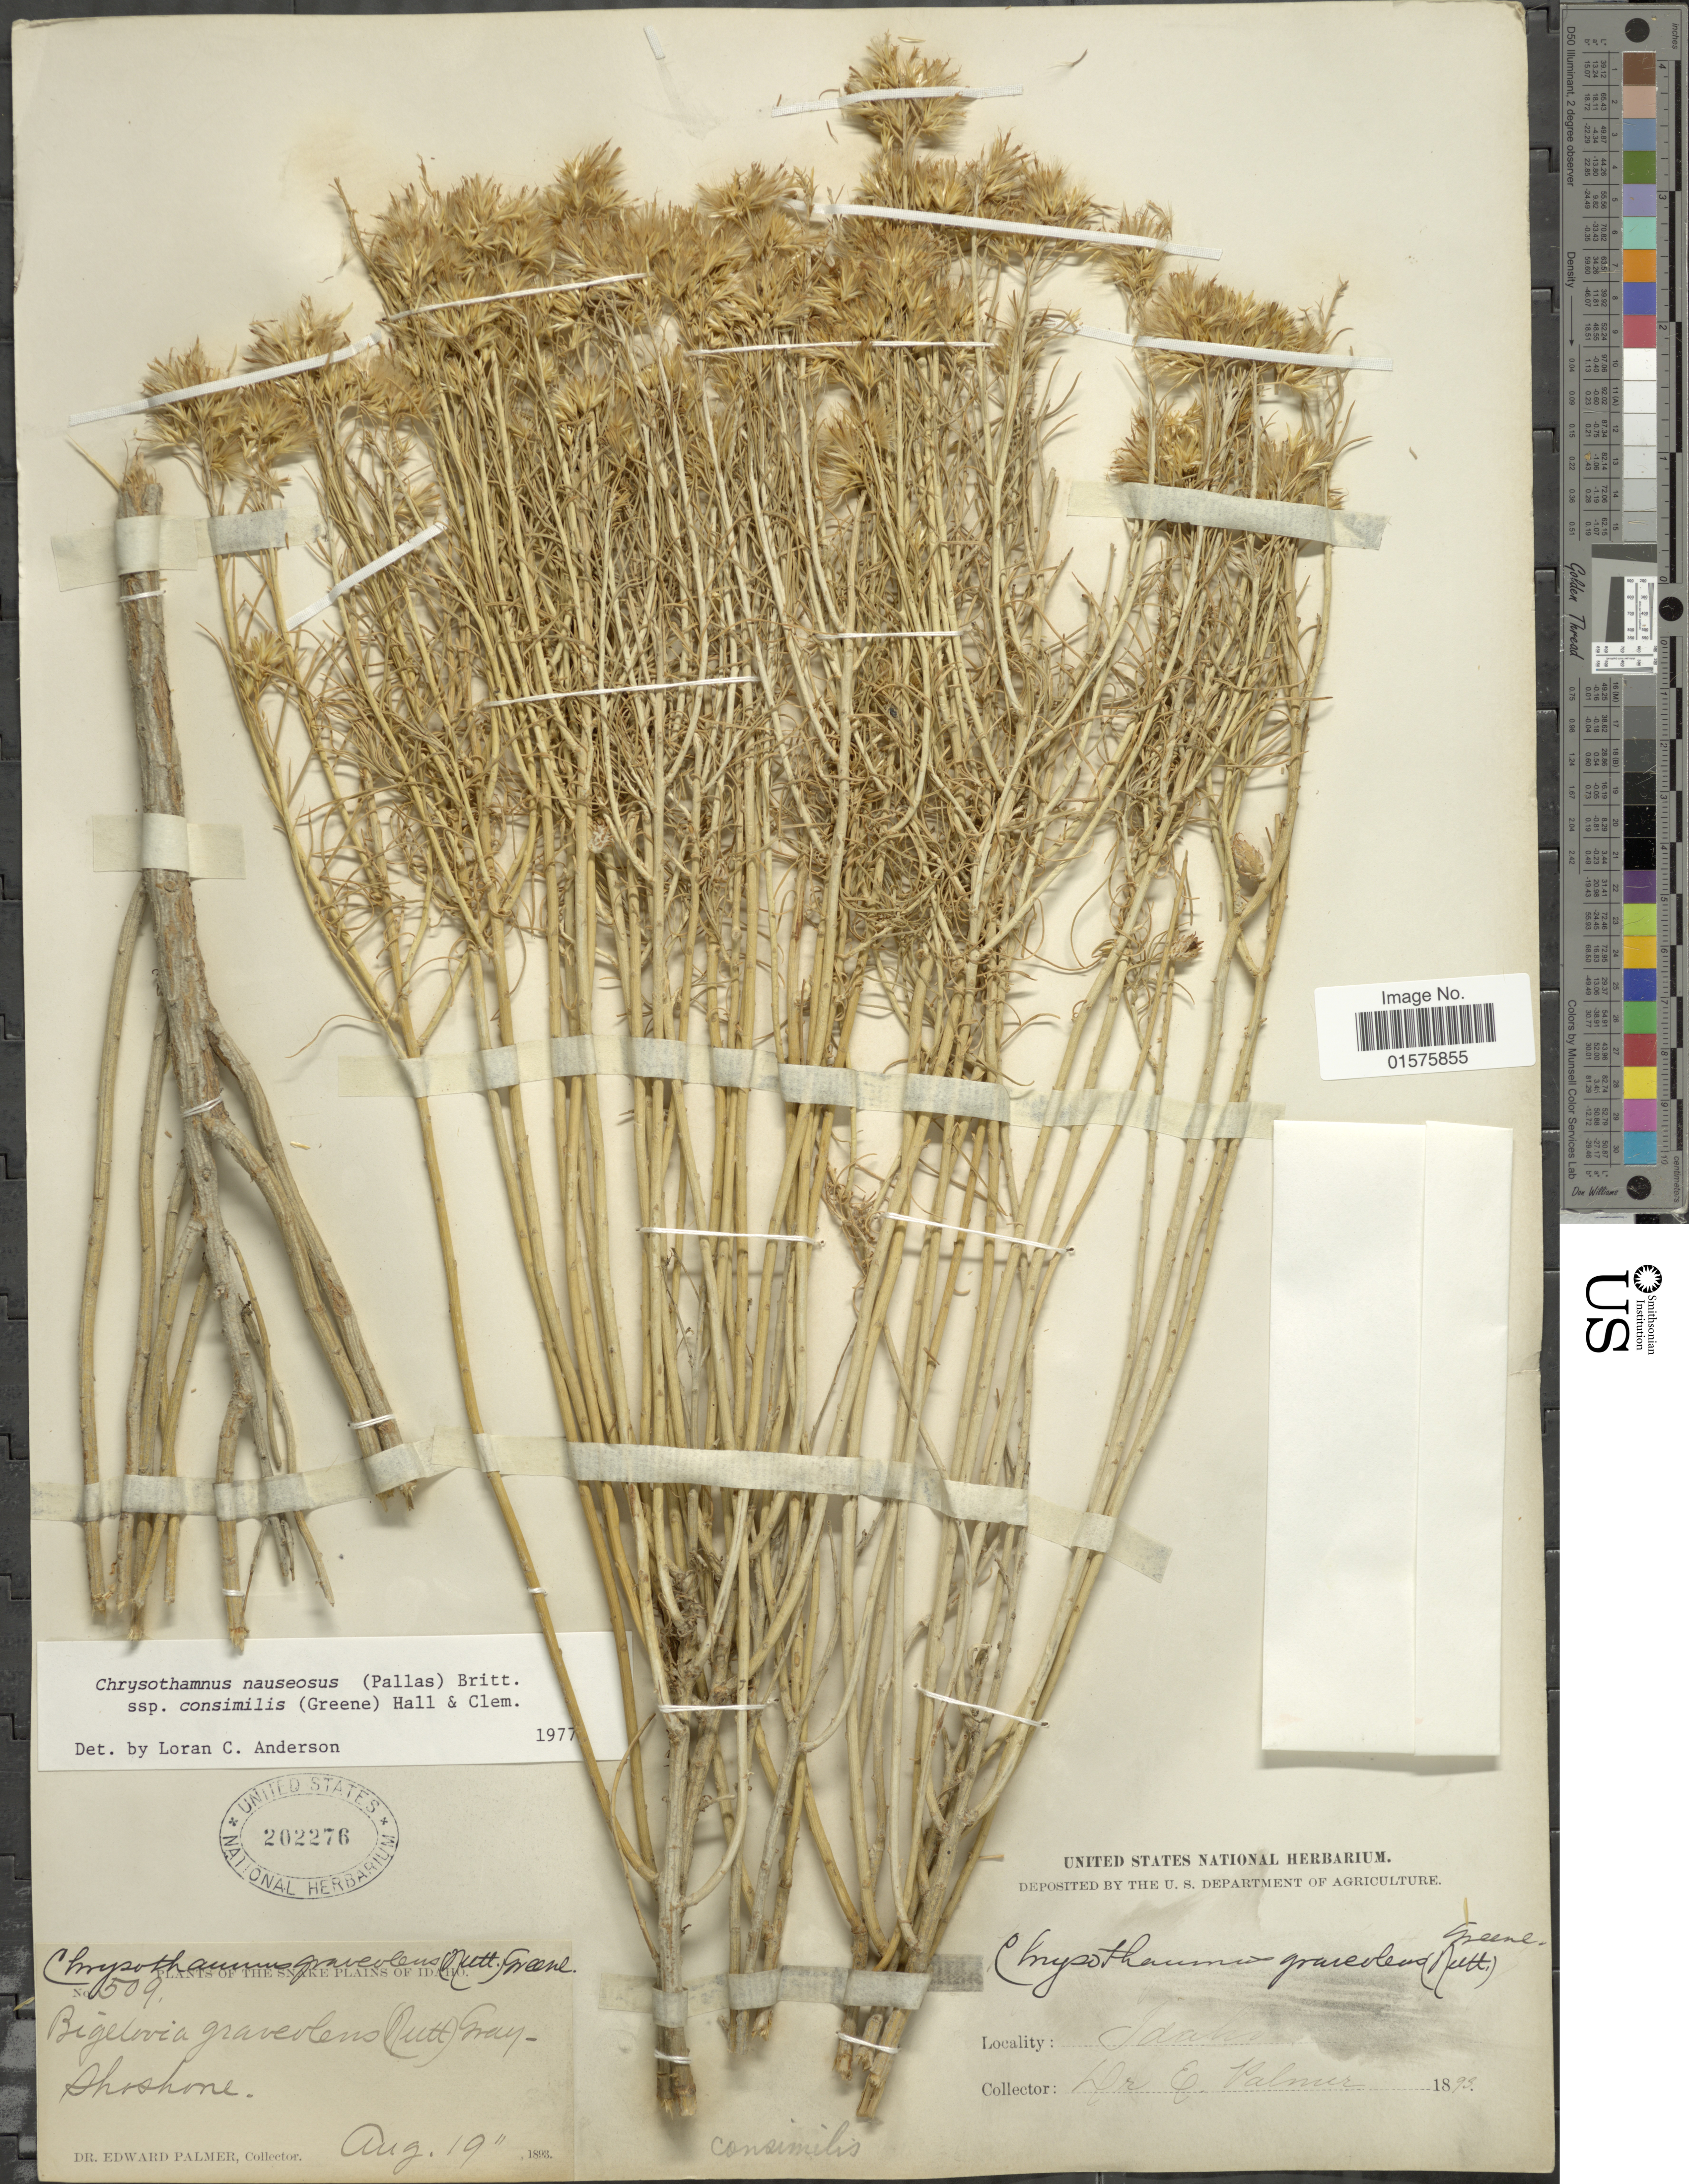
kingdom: Plantae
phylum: Tracheophyta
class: Magnoliopsida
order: Asterales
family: Asteraceae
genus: Ericameria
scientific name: Ericameria nauseosa var. oreophila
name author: (A. Nelson) G.L. Nesom & G.I. Baird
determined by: Urbatsch, Lowell E., Curator (LSU), Louisiana State University (UNITED STATES)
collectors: E. Palmer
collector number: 509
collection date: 1893-08-19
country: United States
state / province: Idaho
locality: Shoshone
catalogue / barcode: US 202276